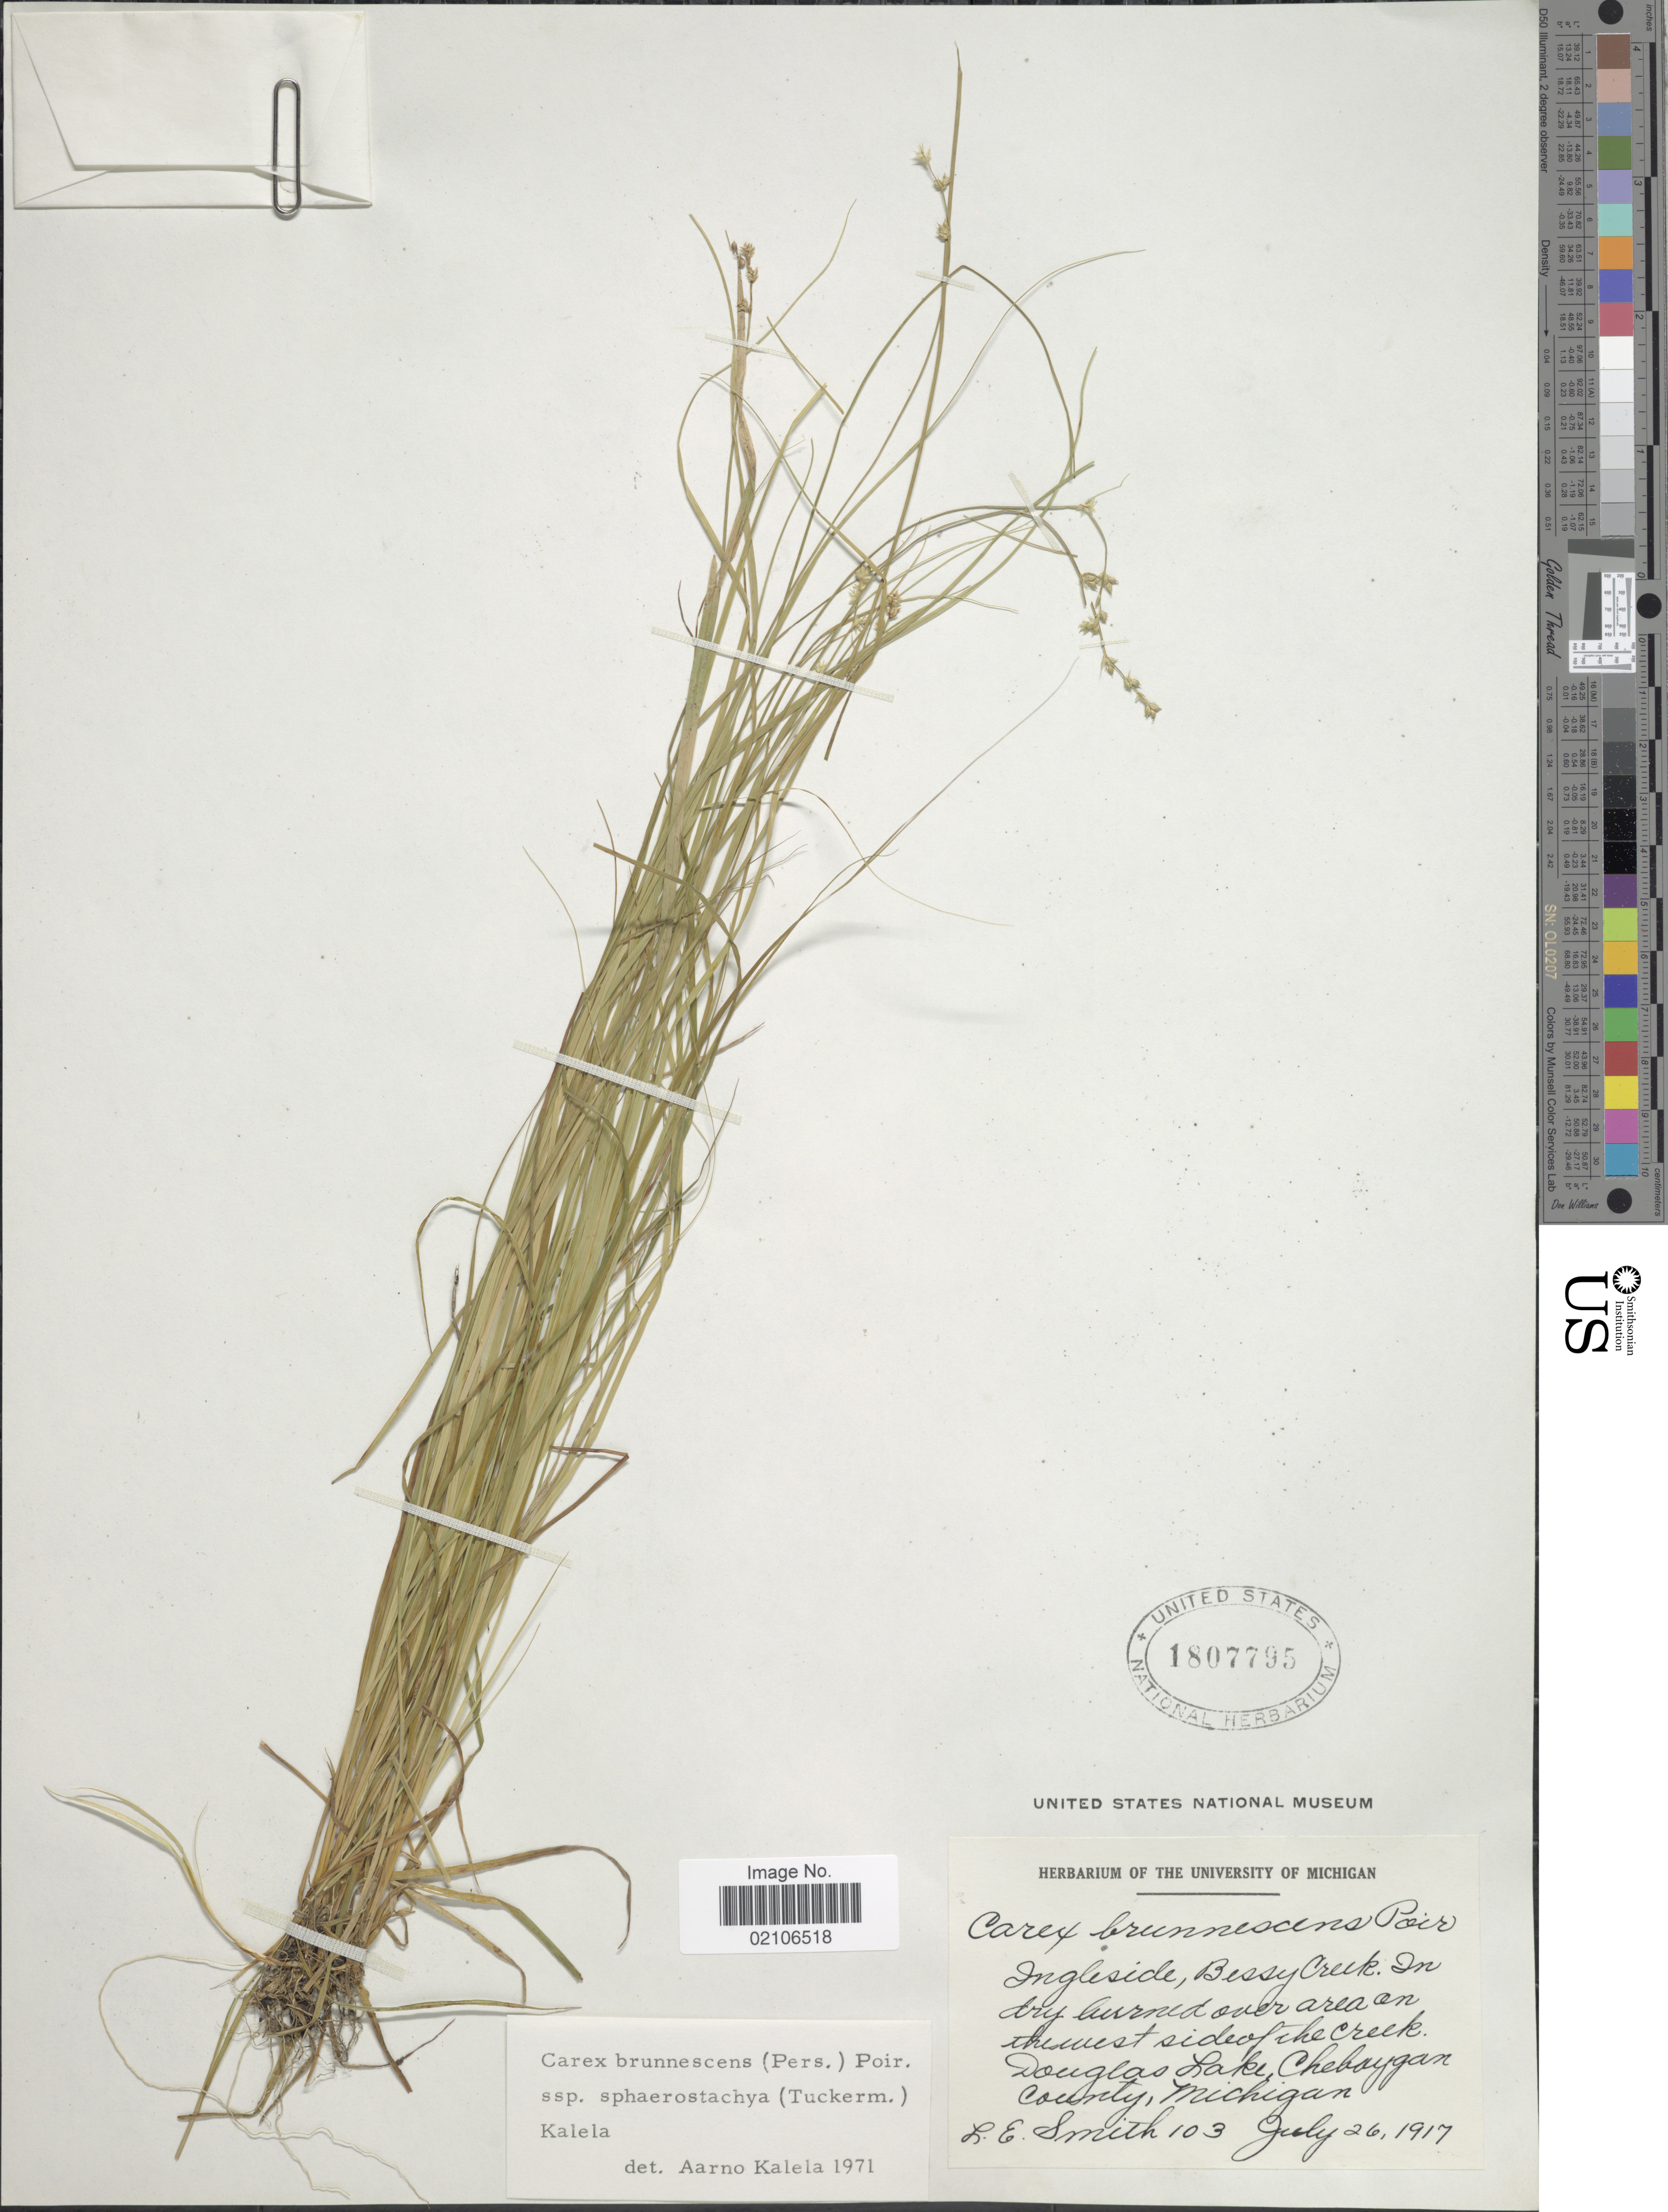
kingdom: Plantae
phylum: Tracheophyta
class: Liliopsida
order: Poales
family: Cyperaceae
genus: Carex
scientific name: Carex brunnescens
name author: (Pers.) Poir.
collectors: L. E. Smith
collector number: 103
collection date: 1917-07-26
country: United States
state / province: Michigan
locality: Ingleside, Bessy Creek. in dry burned over area on the west side of the creek. Douglas Lake, Chebaygan County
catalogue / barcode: US 1807795